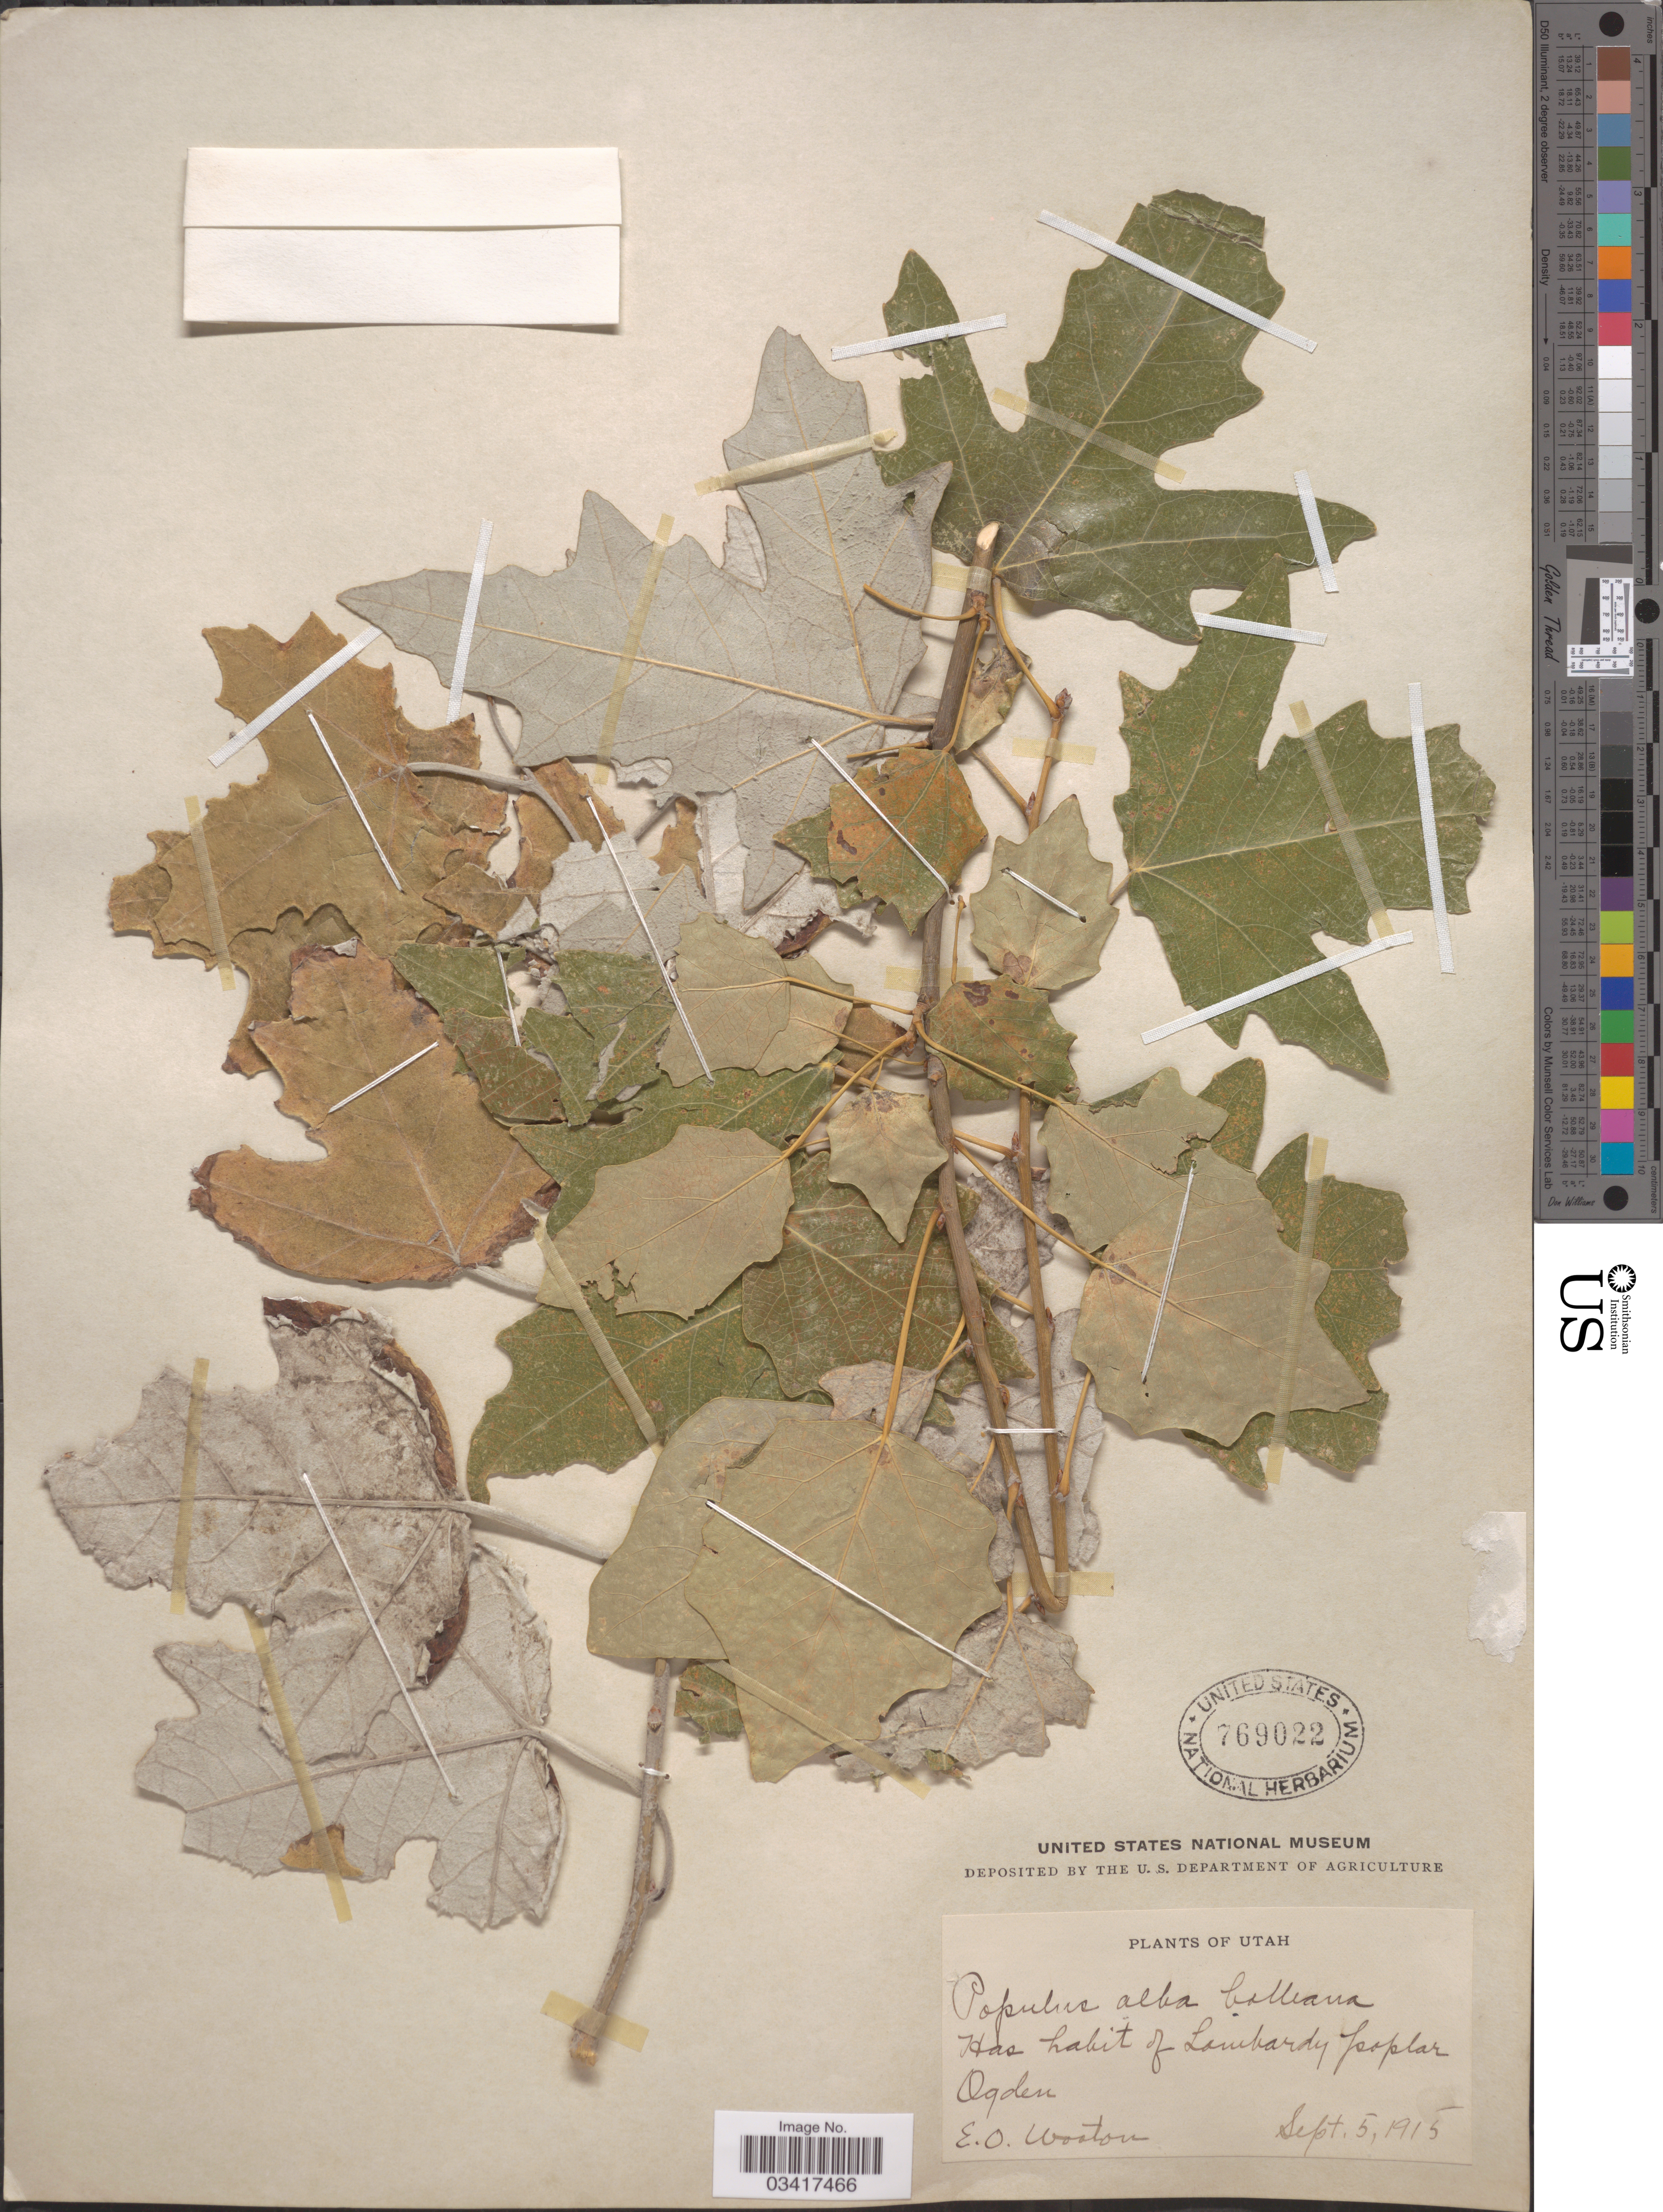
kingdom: Plantae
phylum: Tracheophyta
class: Magnoliopsida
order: Malpighiales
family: Salicaceae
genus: Populus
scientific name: Populus alba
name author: L.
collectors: E. O. Wooton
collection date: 1915-09-05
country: United States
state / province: Utah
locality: Ogden.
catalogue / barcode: US 769022